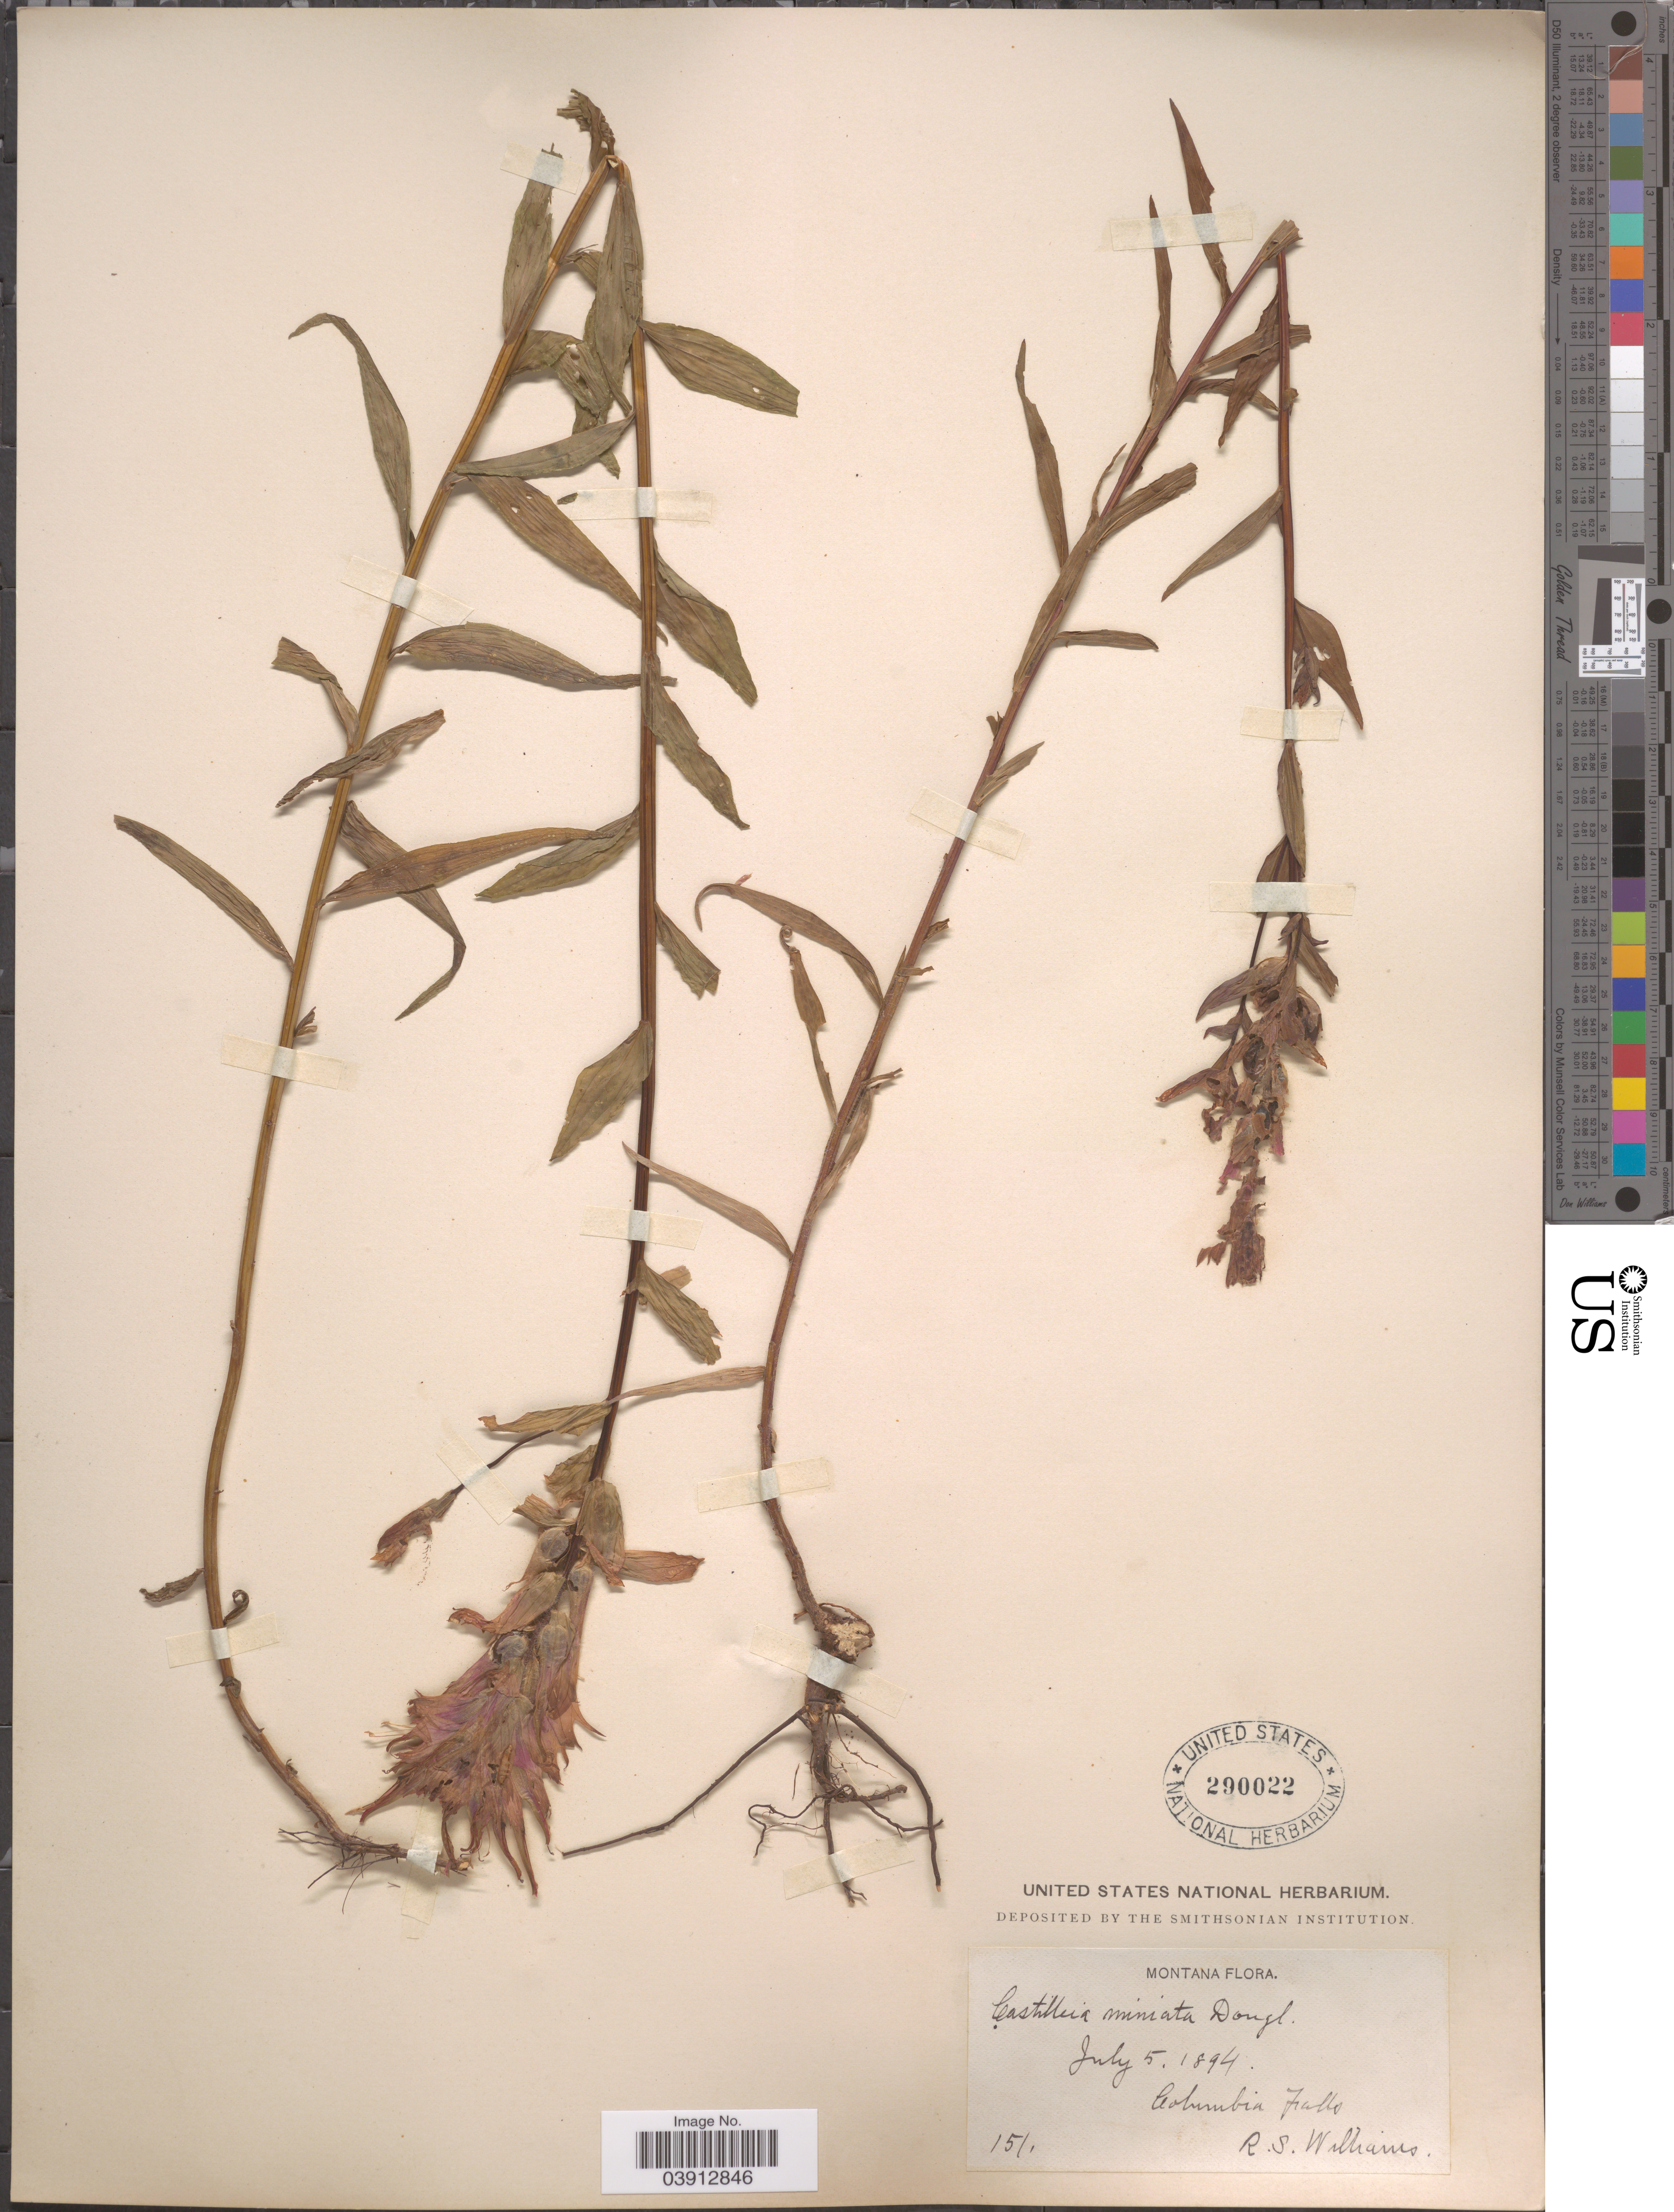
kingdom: Plantae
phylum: Tracheophyta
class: Magnoliopsida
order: Lamiales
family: Orobanchaceae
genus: Castilleja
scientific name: Castilleja miniata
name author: Douglas ex Hook.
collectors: R. S. Williams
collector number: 151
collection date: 1894-07-05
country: United States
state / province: Montana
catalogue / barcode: US 290022